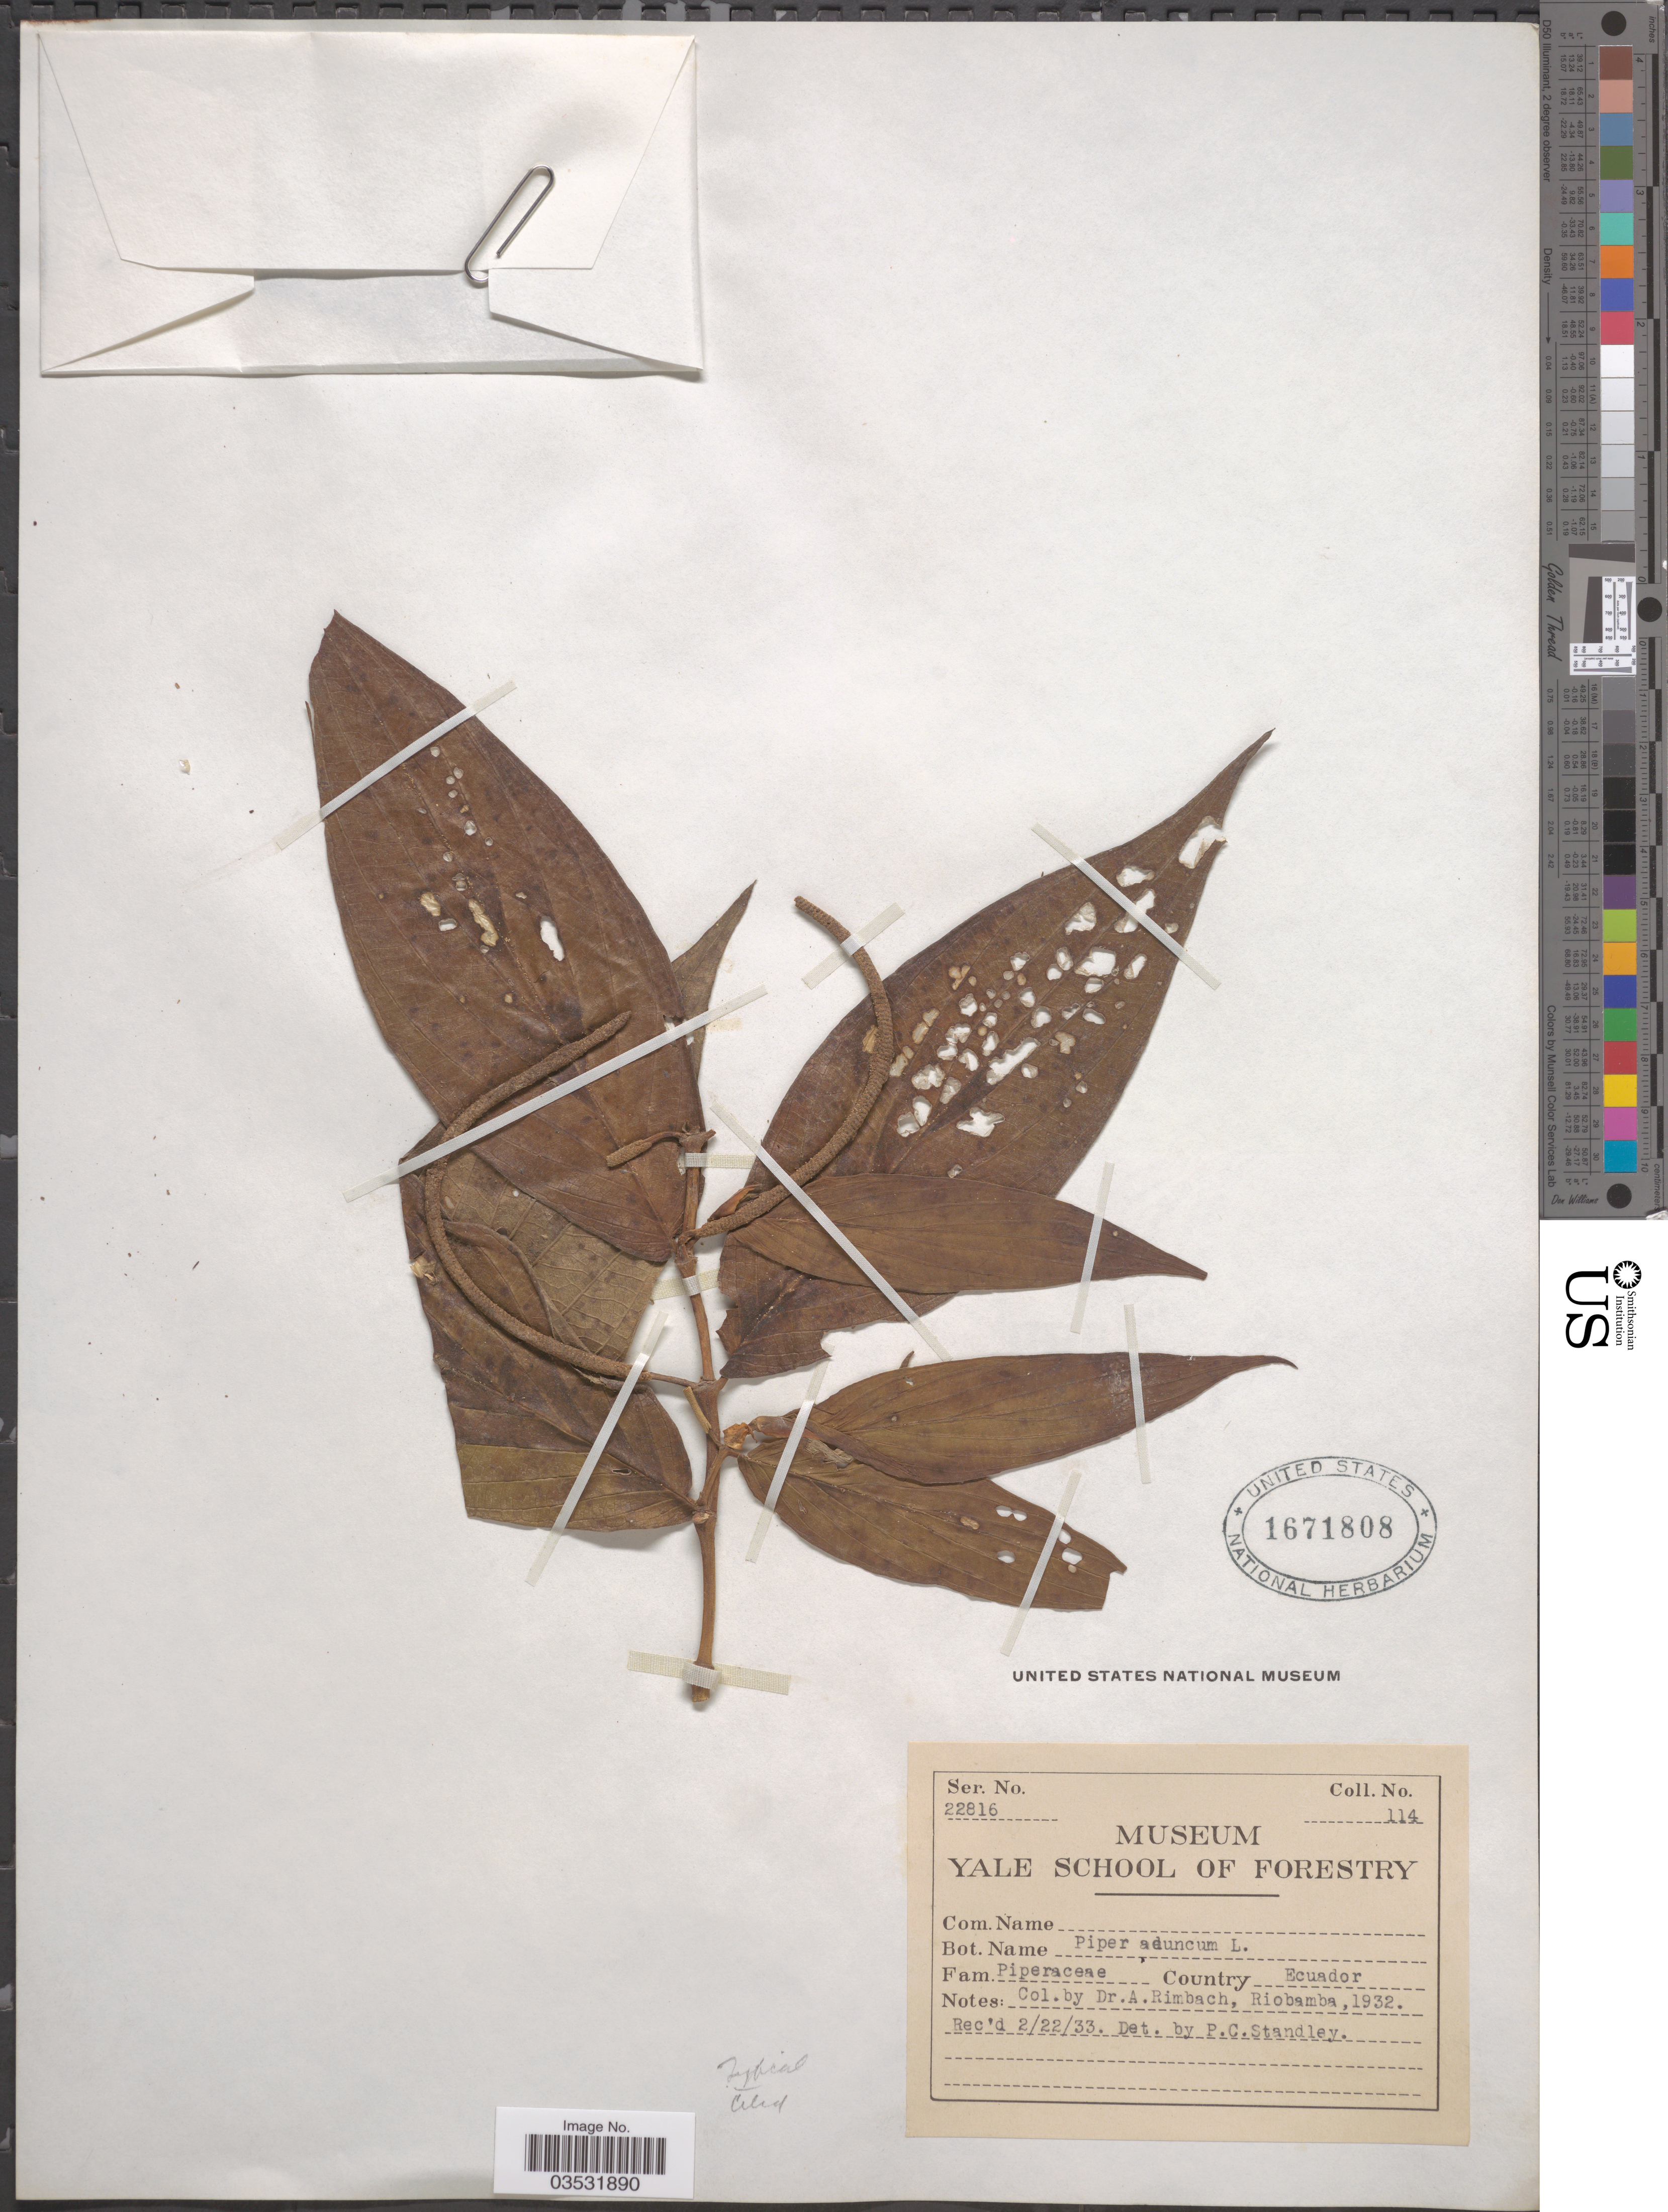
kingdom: Plantae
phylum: Tracheophyta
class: Magnoliopsida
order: Piperales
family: Piperaceae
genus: Piper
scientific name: Piper aduncum var. aduncum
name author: L.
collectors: A. Rimbach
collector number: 114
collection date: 1932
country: Ecuador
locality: Riobamba.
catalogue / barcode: US 1671808